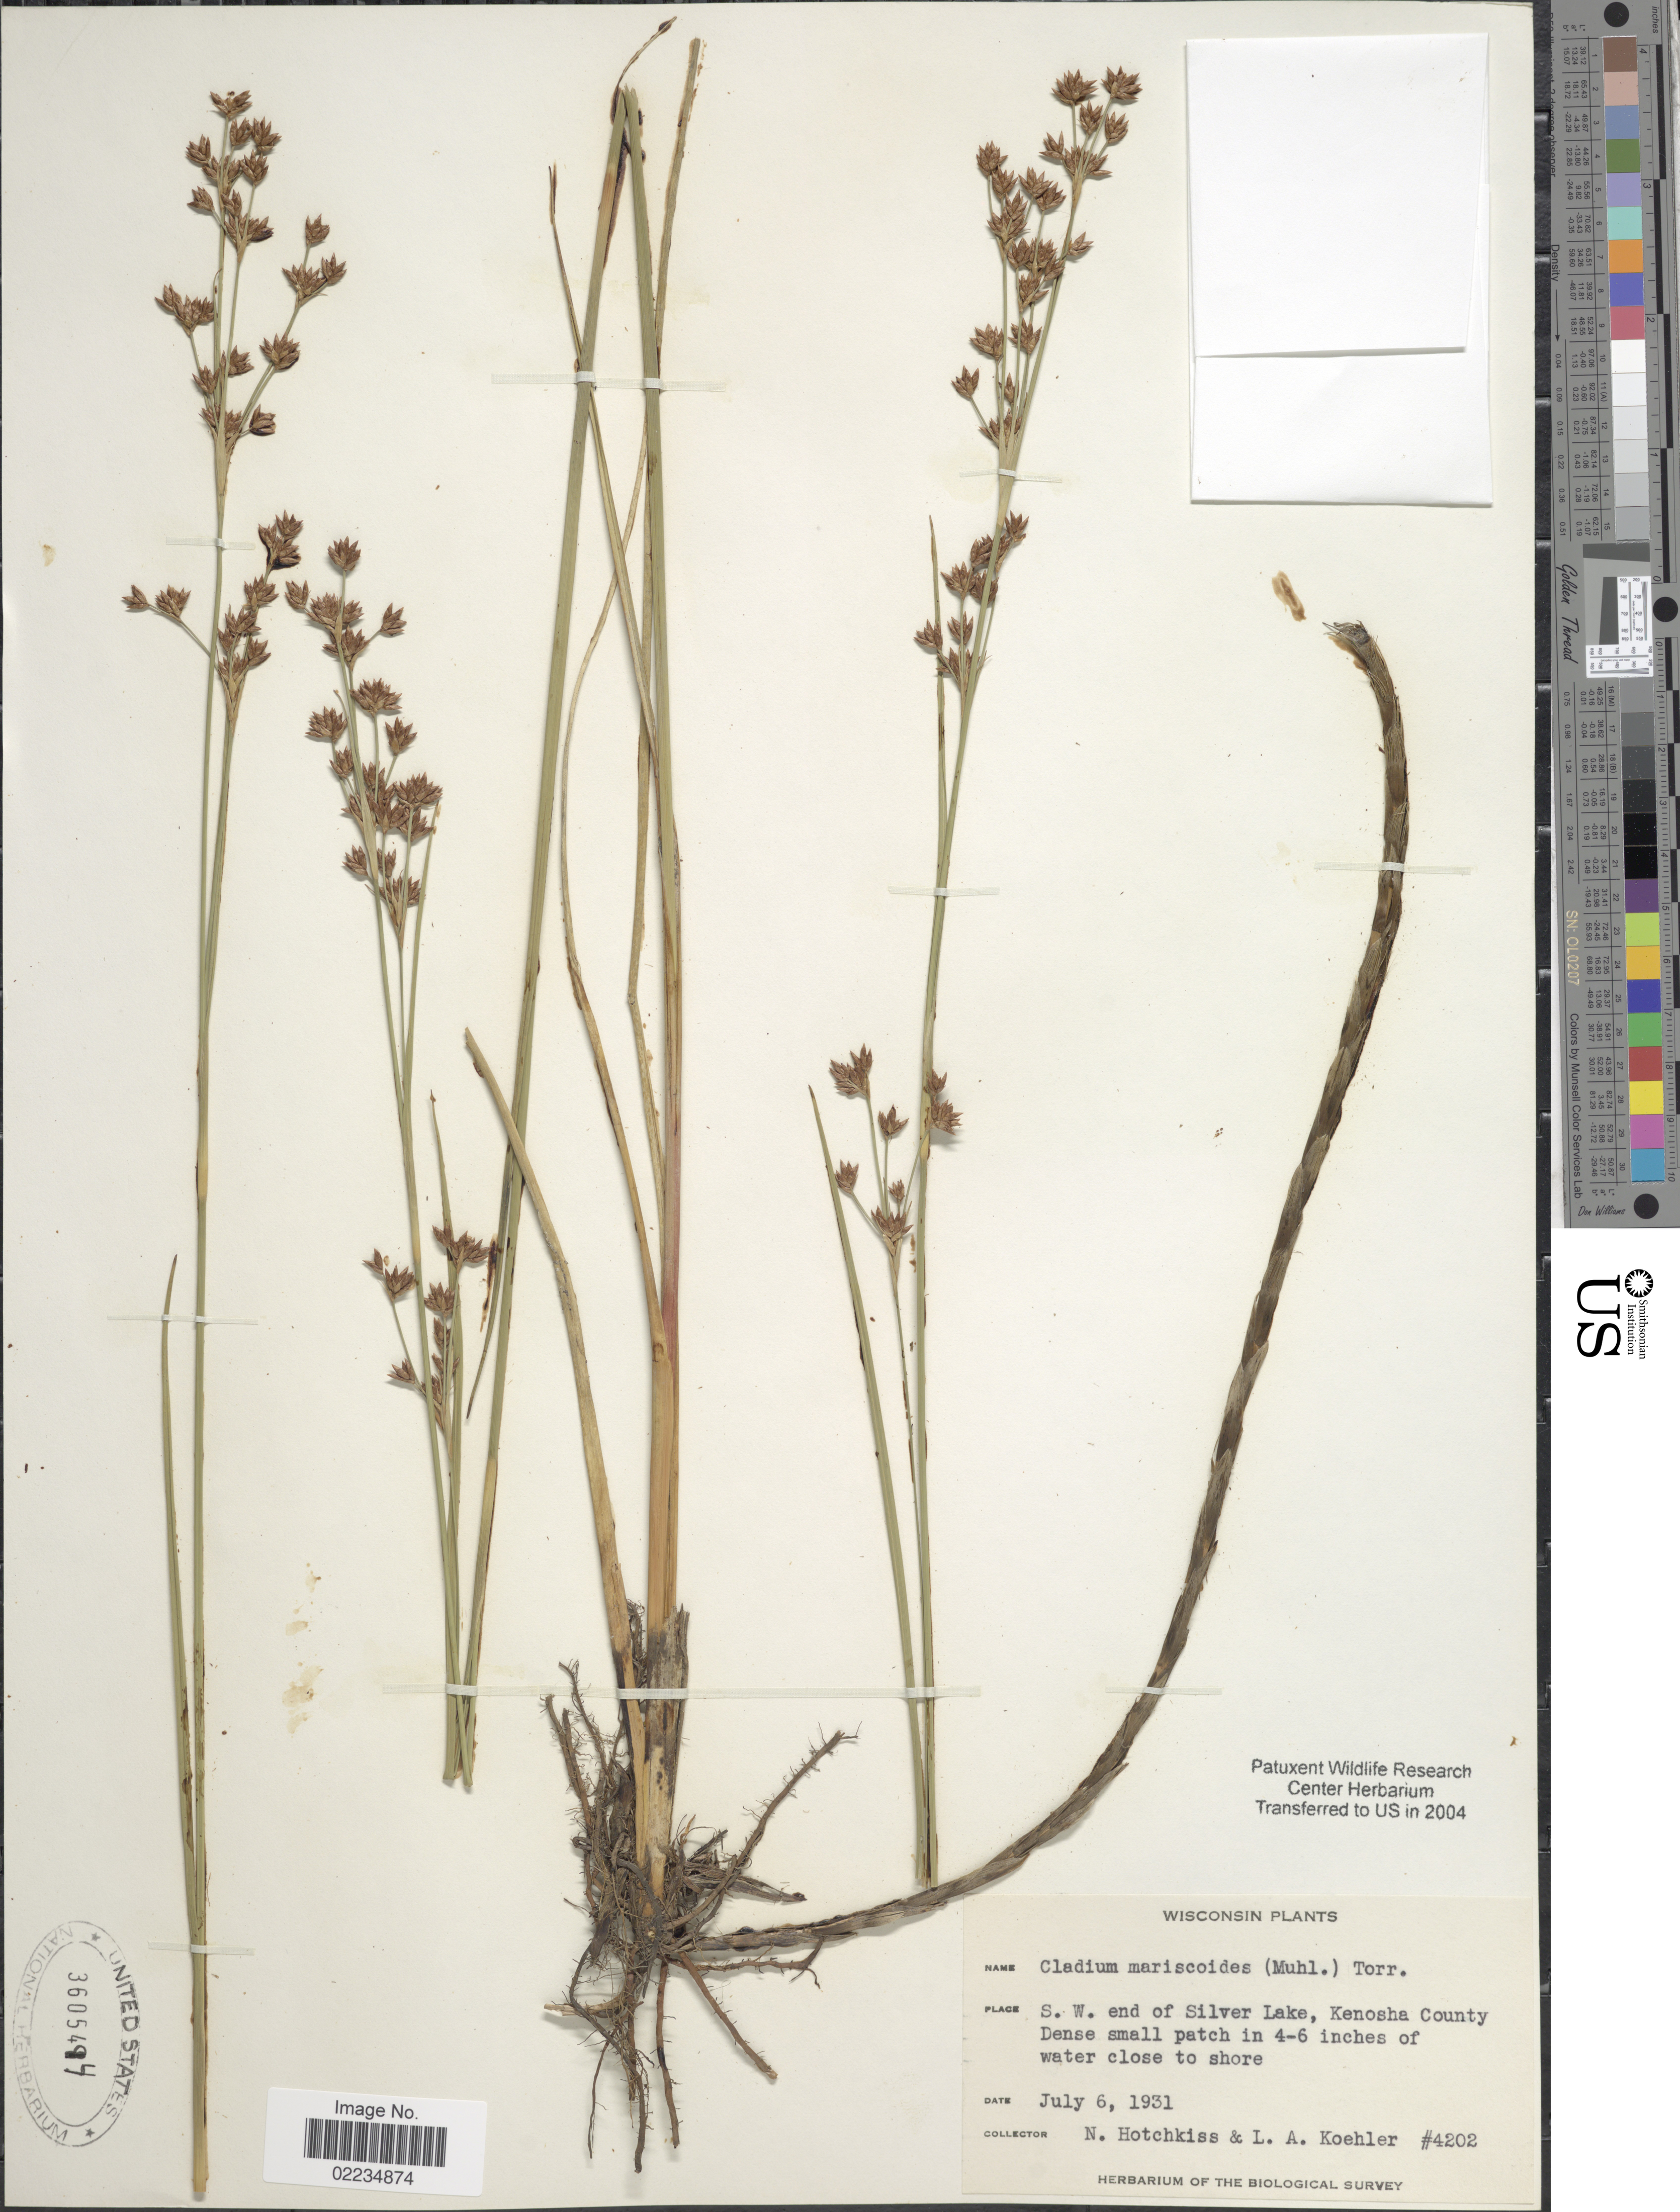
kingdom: Plantae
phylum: Tracheophyta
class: Liliopsida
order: Poales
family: Cyperaceae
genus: Cladium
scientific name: Cladium mariscoides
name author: (Muhl.) Torr.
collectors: N. Hotchkiss & L. Koehler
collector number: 4202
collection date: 1931-07-06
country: United States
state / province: Wisconsin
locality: S.W. end of Silver Lake, Kenosha County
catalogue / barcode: US 3605414